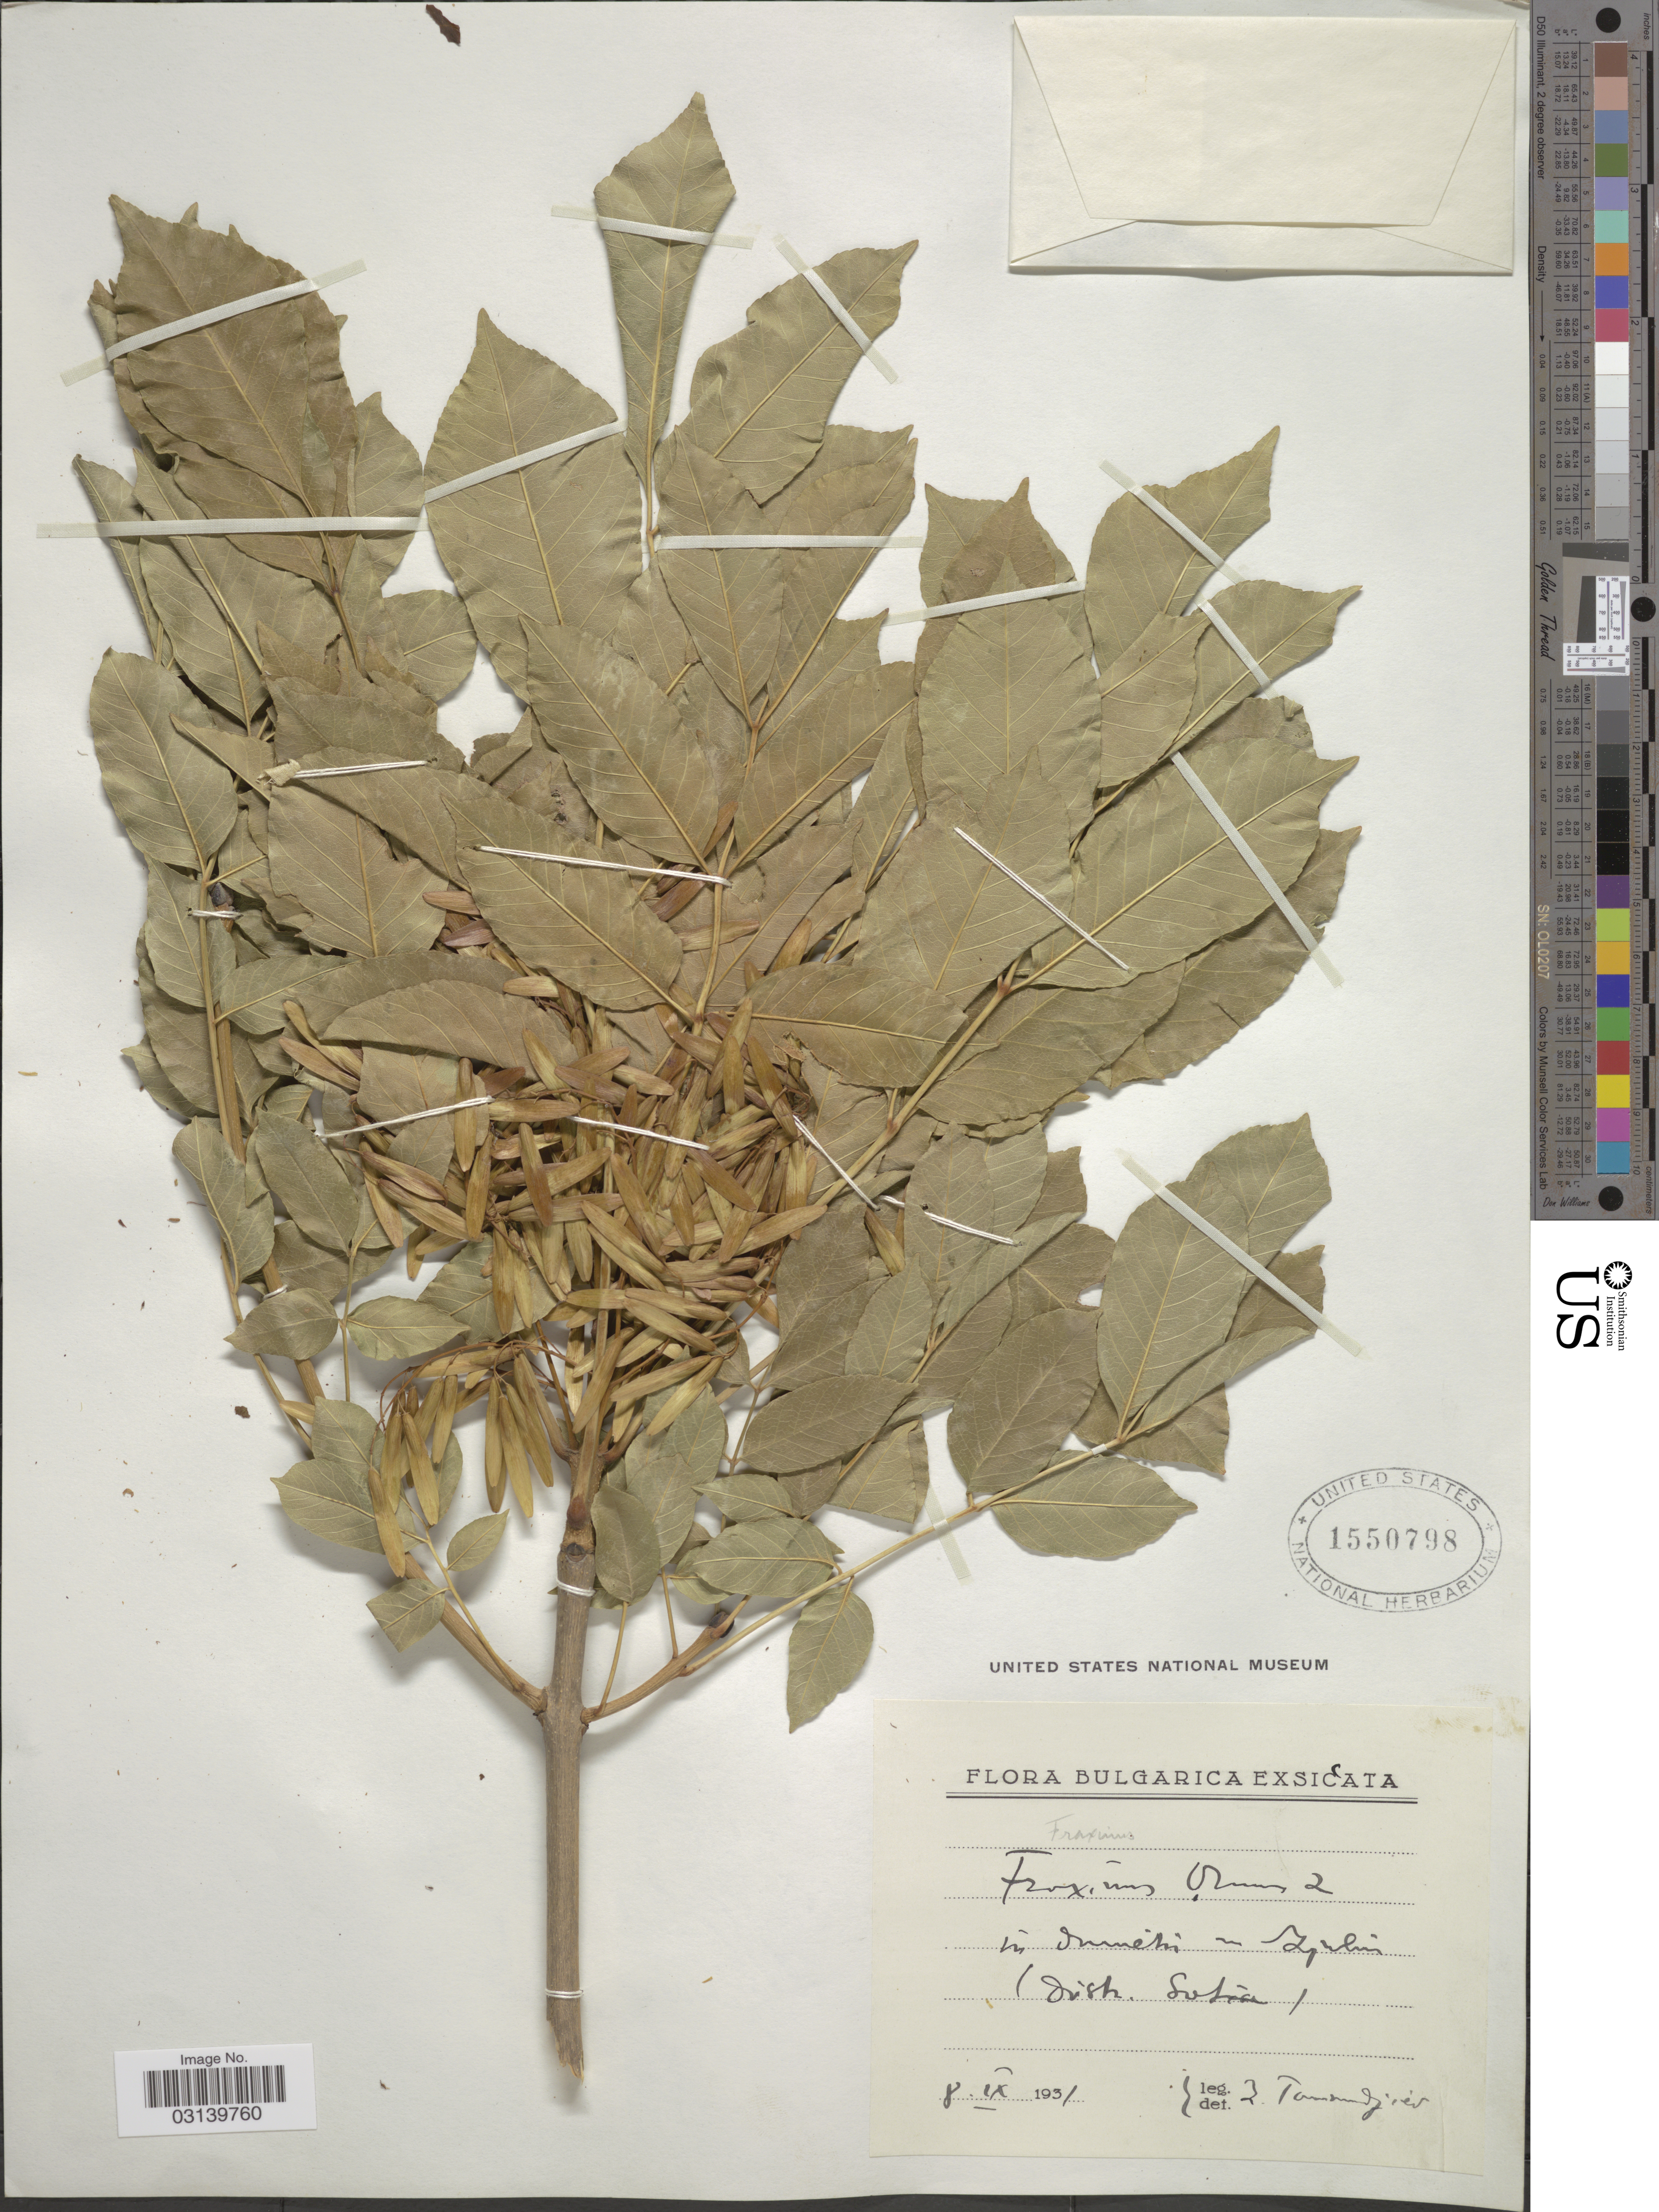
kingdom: Plantae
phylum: Tracheophyta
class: Magnoliopsida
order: Lamiales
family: Oleaceae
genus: Fraxinus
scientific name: Fraxinus ornus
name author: L.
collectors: Z. Tammudjiev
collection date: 1931-09-08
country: Bulgaria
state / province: Sofia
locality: In orieneti in Sulvia (Distr. Sofia).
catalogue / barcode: US 1550798